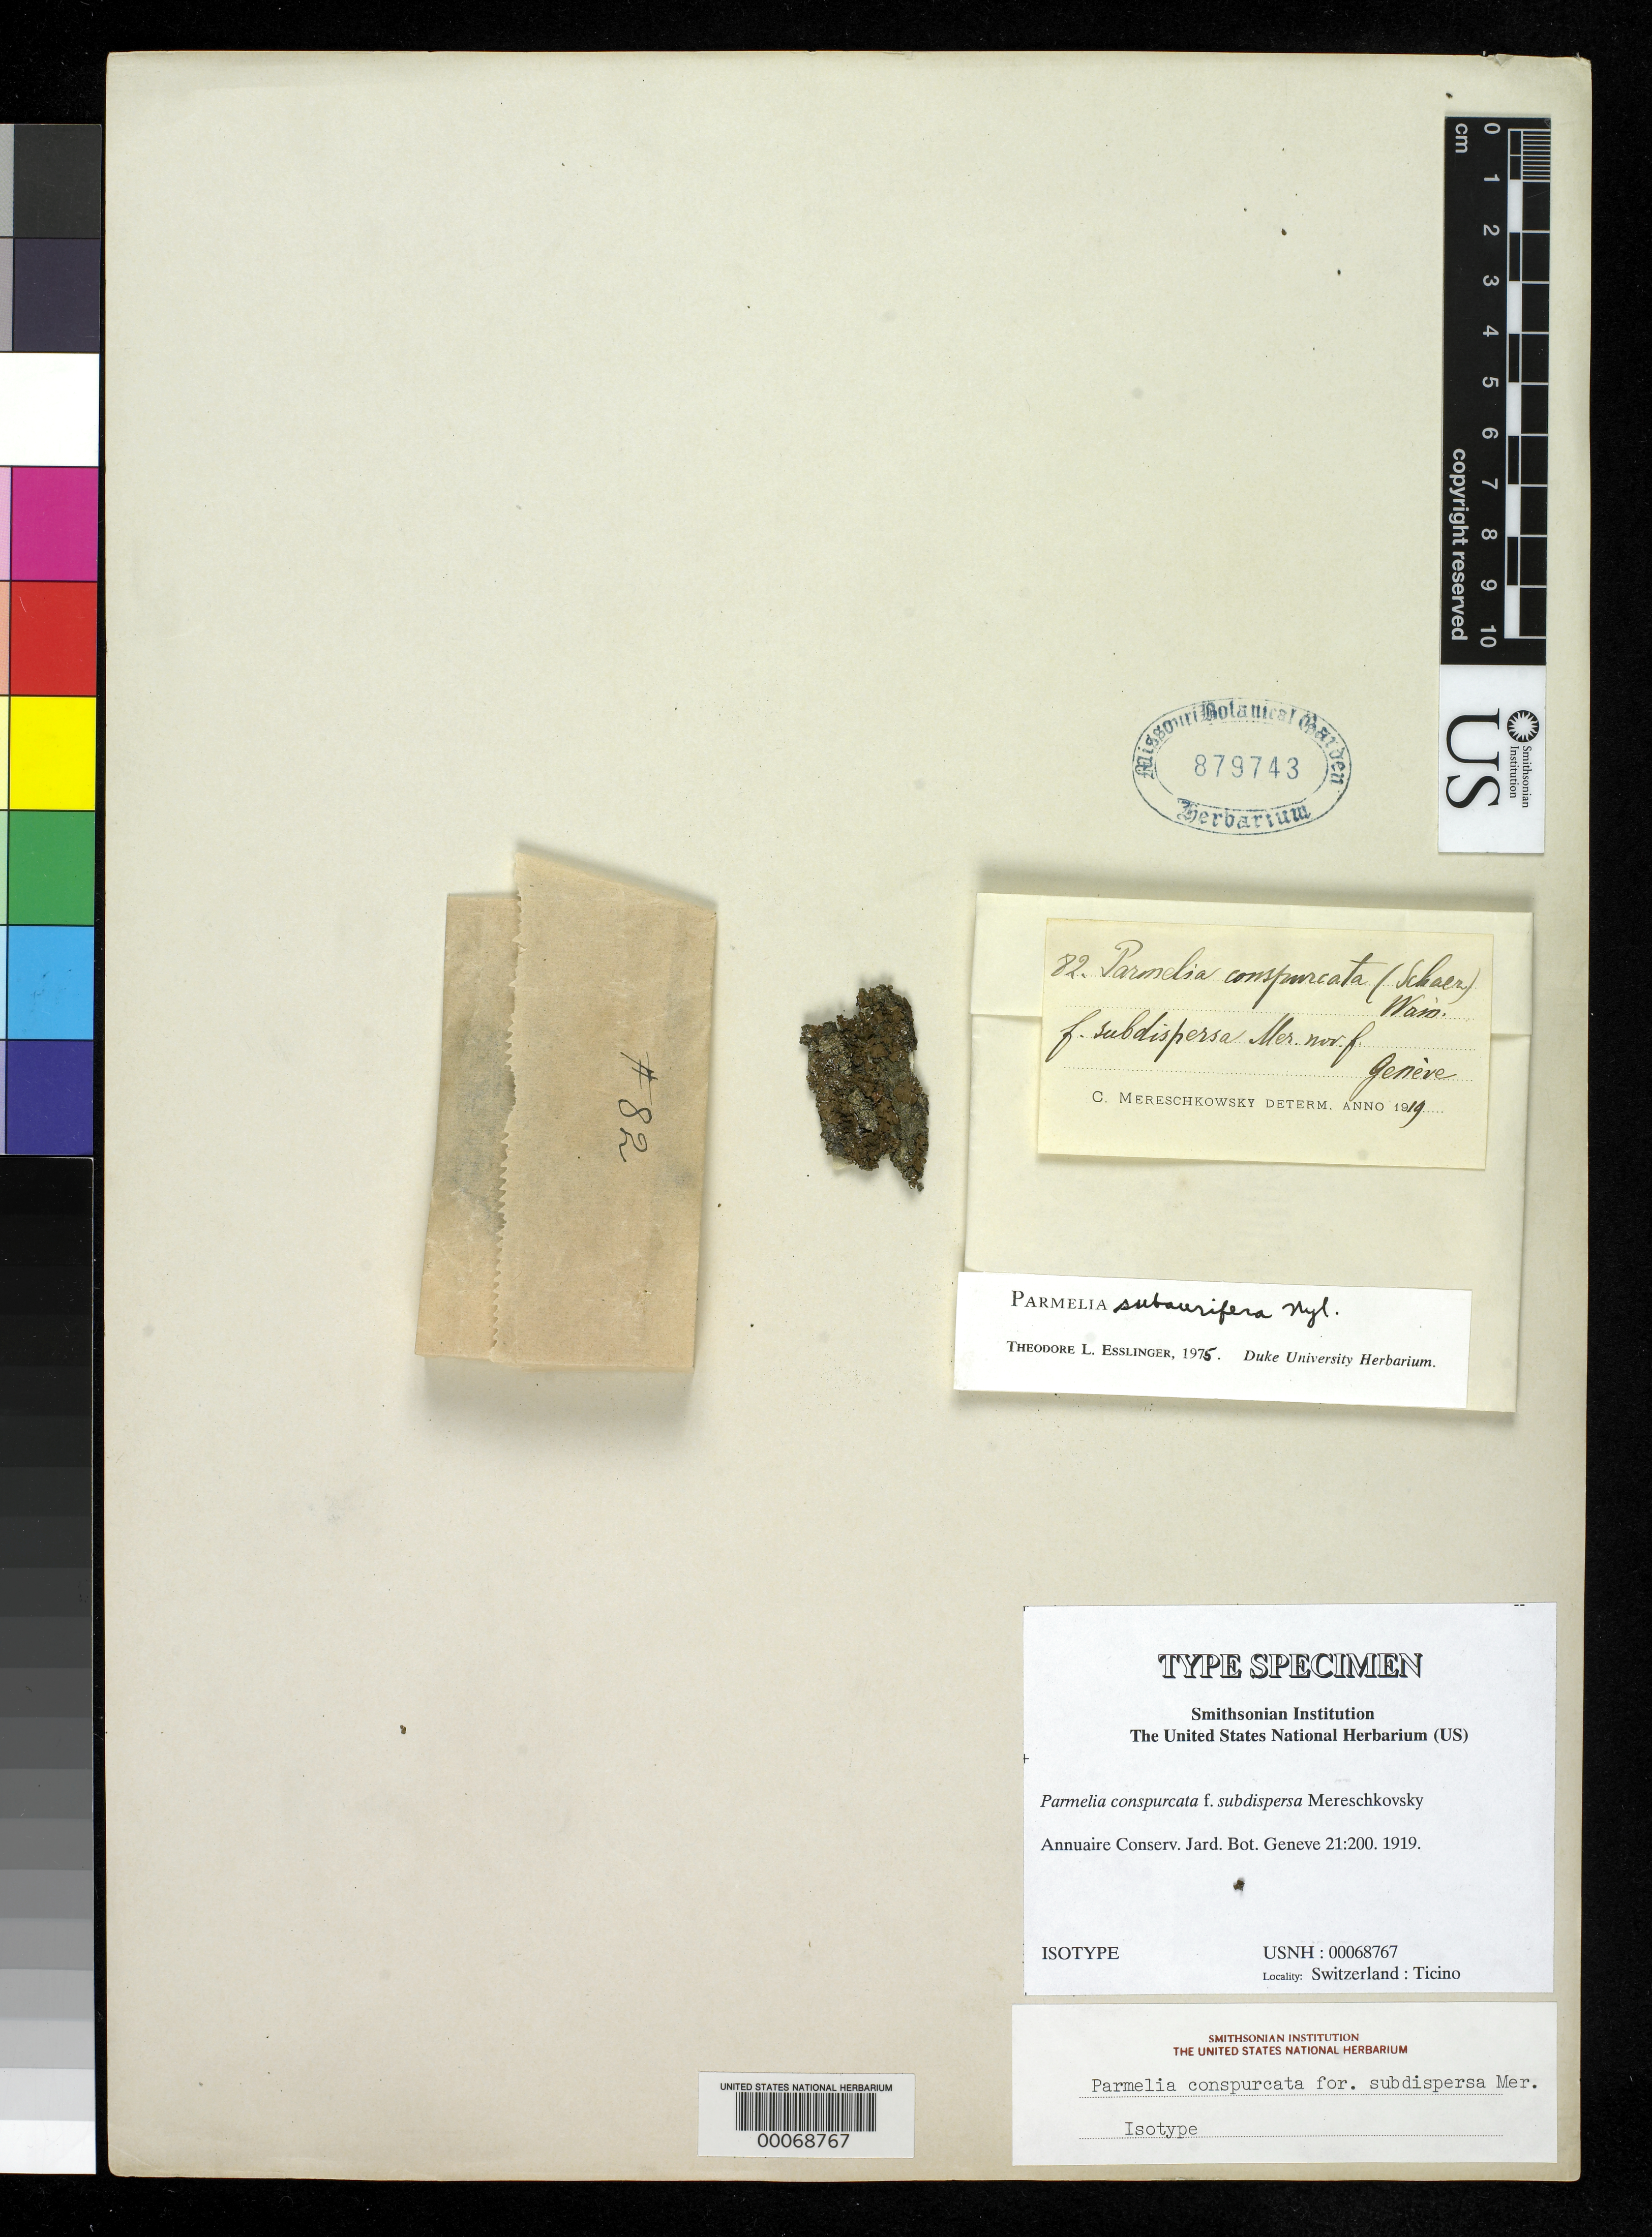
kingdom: Fungi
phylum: Ascomycota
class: Lecanoromycetes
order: Lecanorales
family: Parmeliaceae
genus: Parmelia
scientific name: Parmelia conspurcata f. subdispersa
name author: Mereschk.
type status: Isotype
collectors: K. S. Mereschkovsky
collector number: Lich. Ticinenses 82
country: Switzerland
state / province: Ticino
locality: Geveva [?] Botanical Garden.